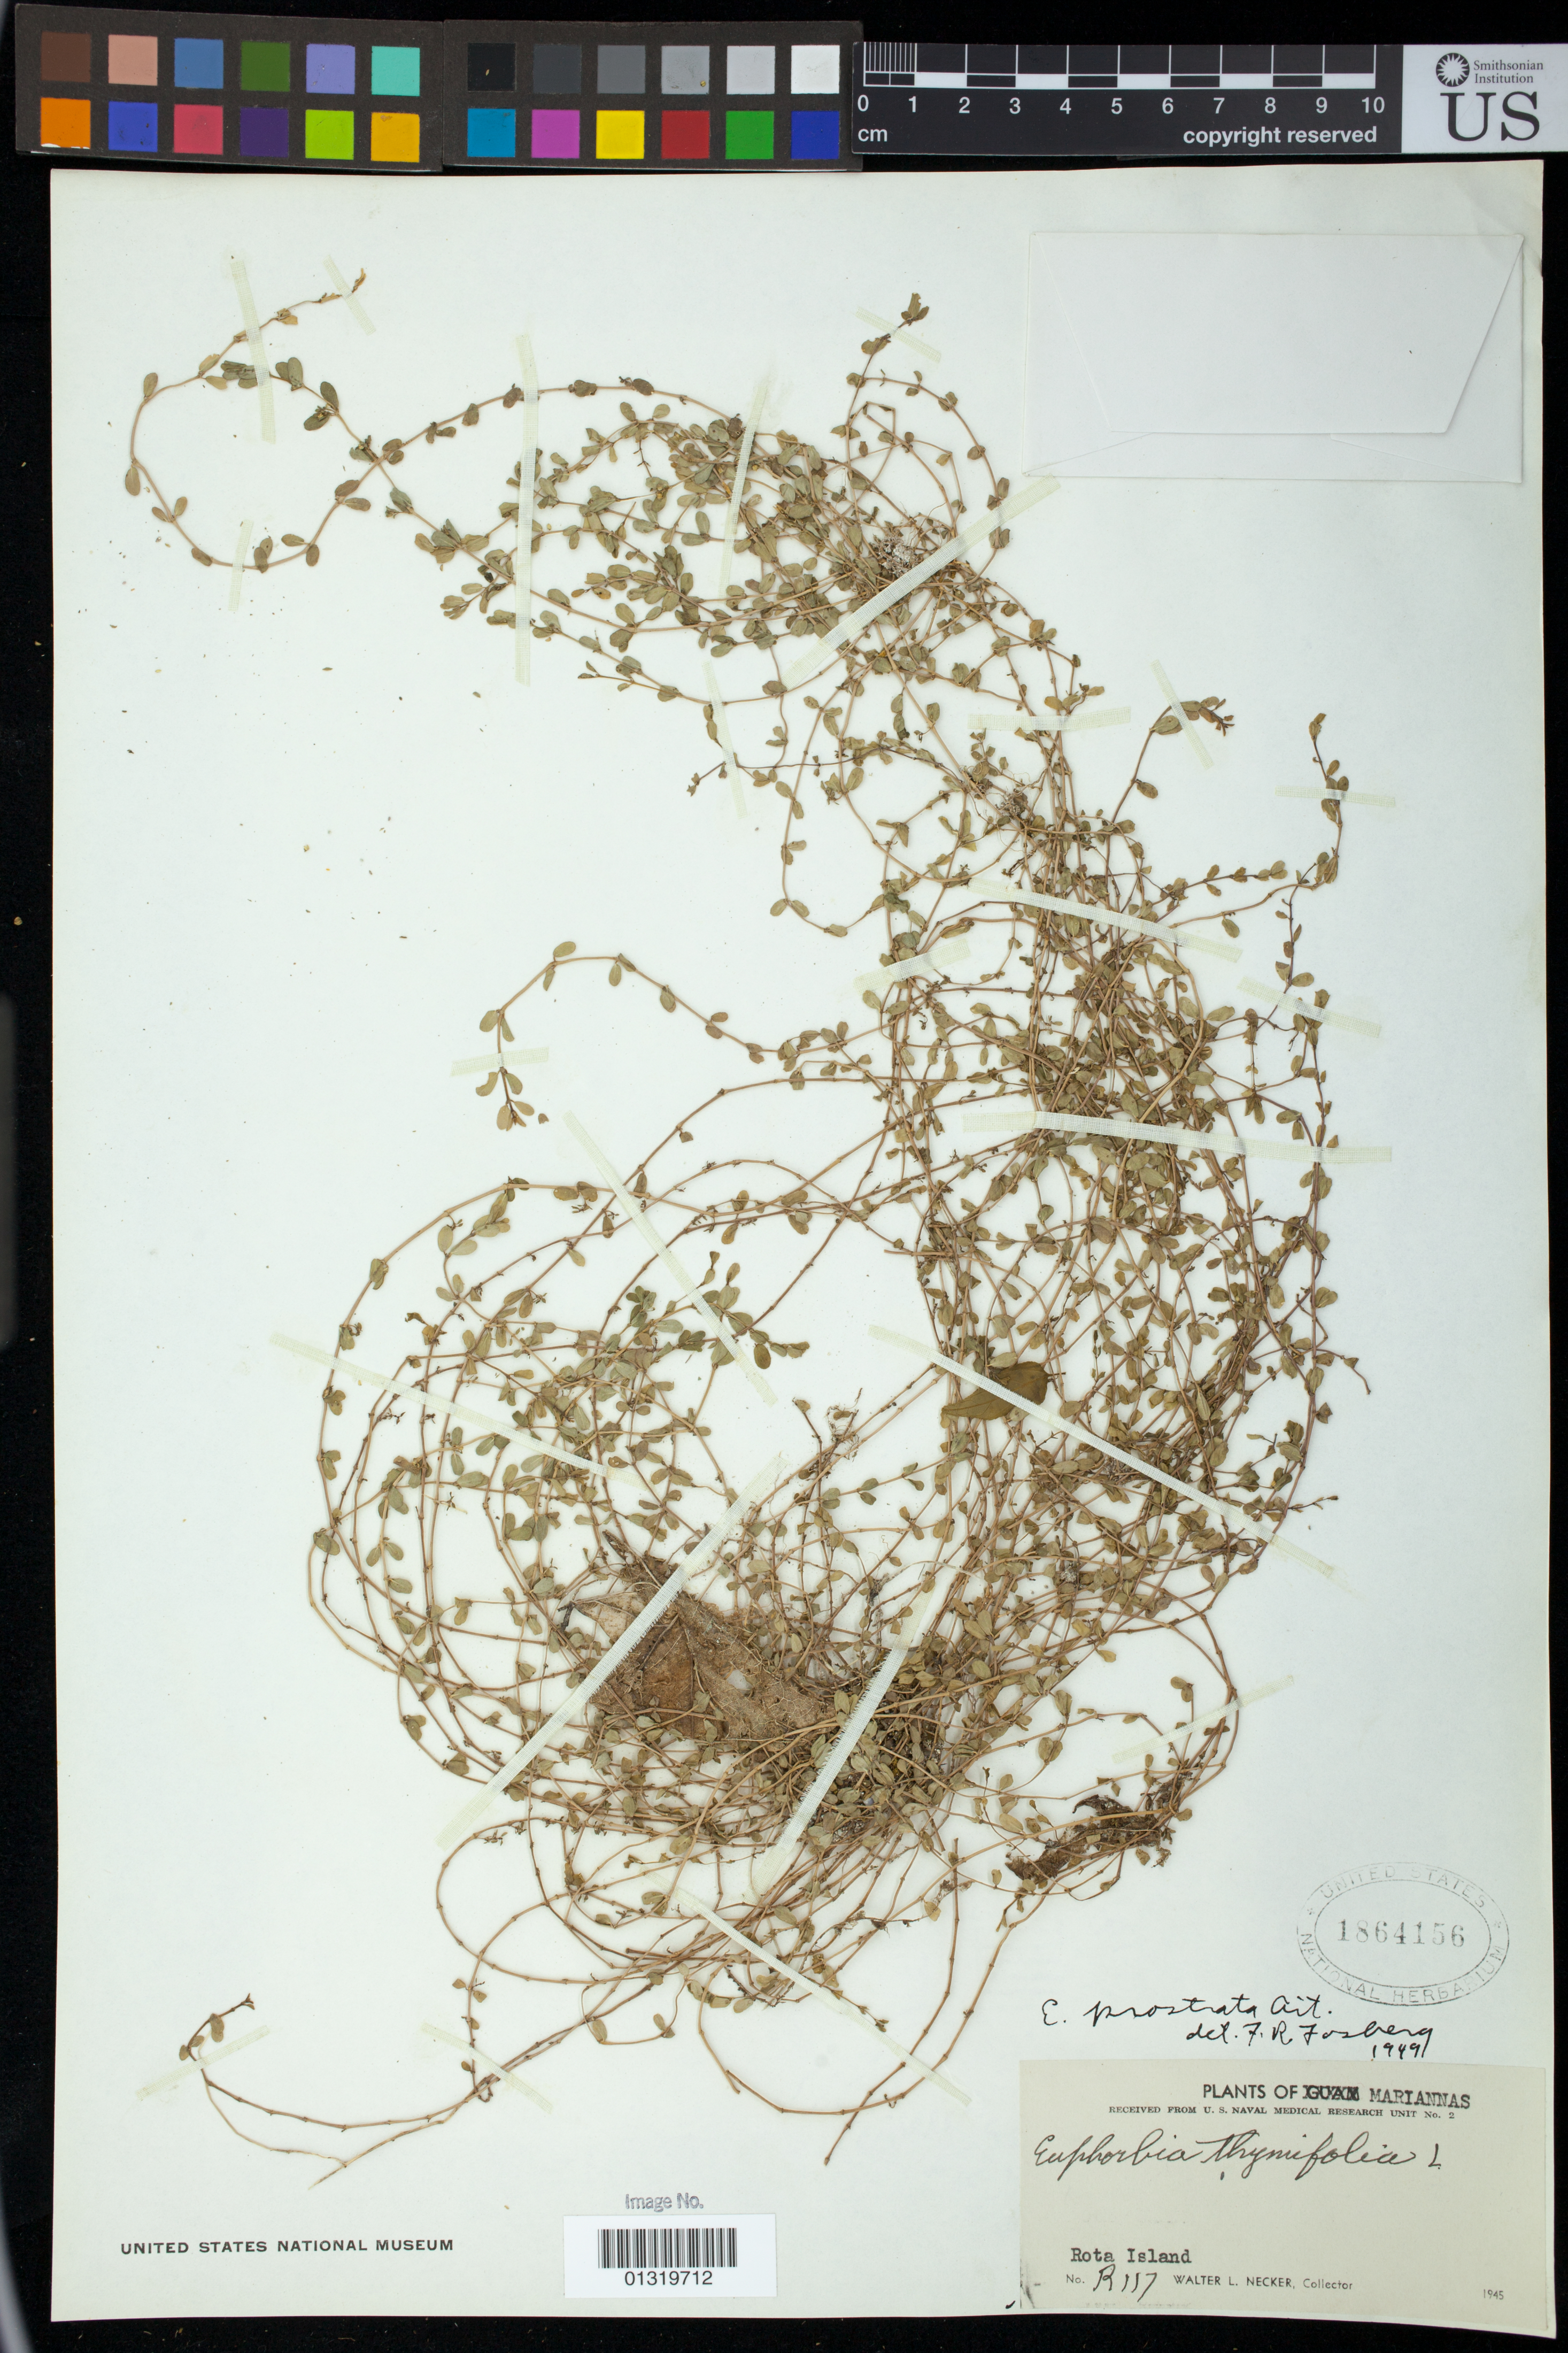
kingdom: Plantae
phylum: Tracheophyta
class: Magnoliopsida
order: Malpighiales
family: Euphorbiaceae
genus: Euphorbia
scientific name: Euphorbia prostrata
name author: Aiton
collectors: W. L. Necker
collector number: R 117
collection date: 1945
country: Northern Mariana Islands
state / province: Rota Island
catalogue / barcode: US 1864156